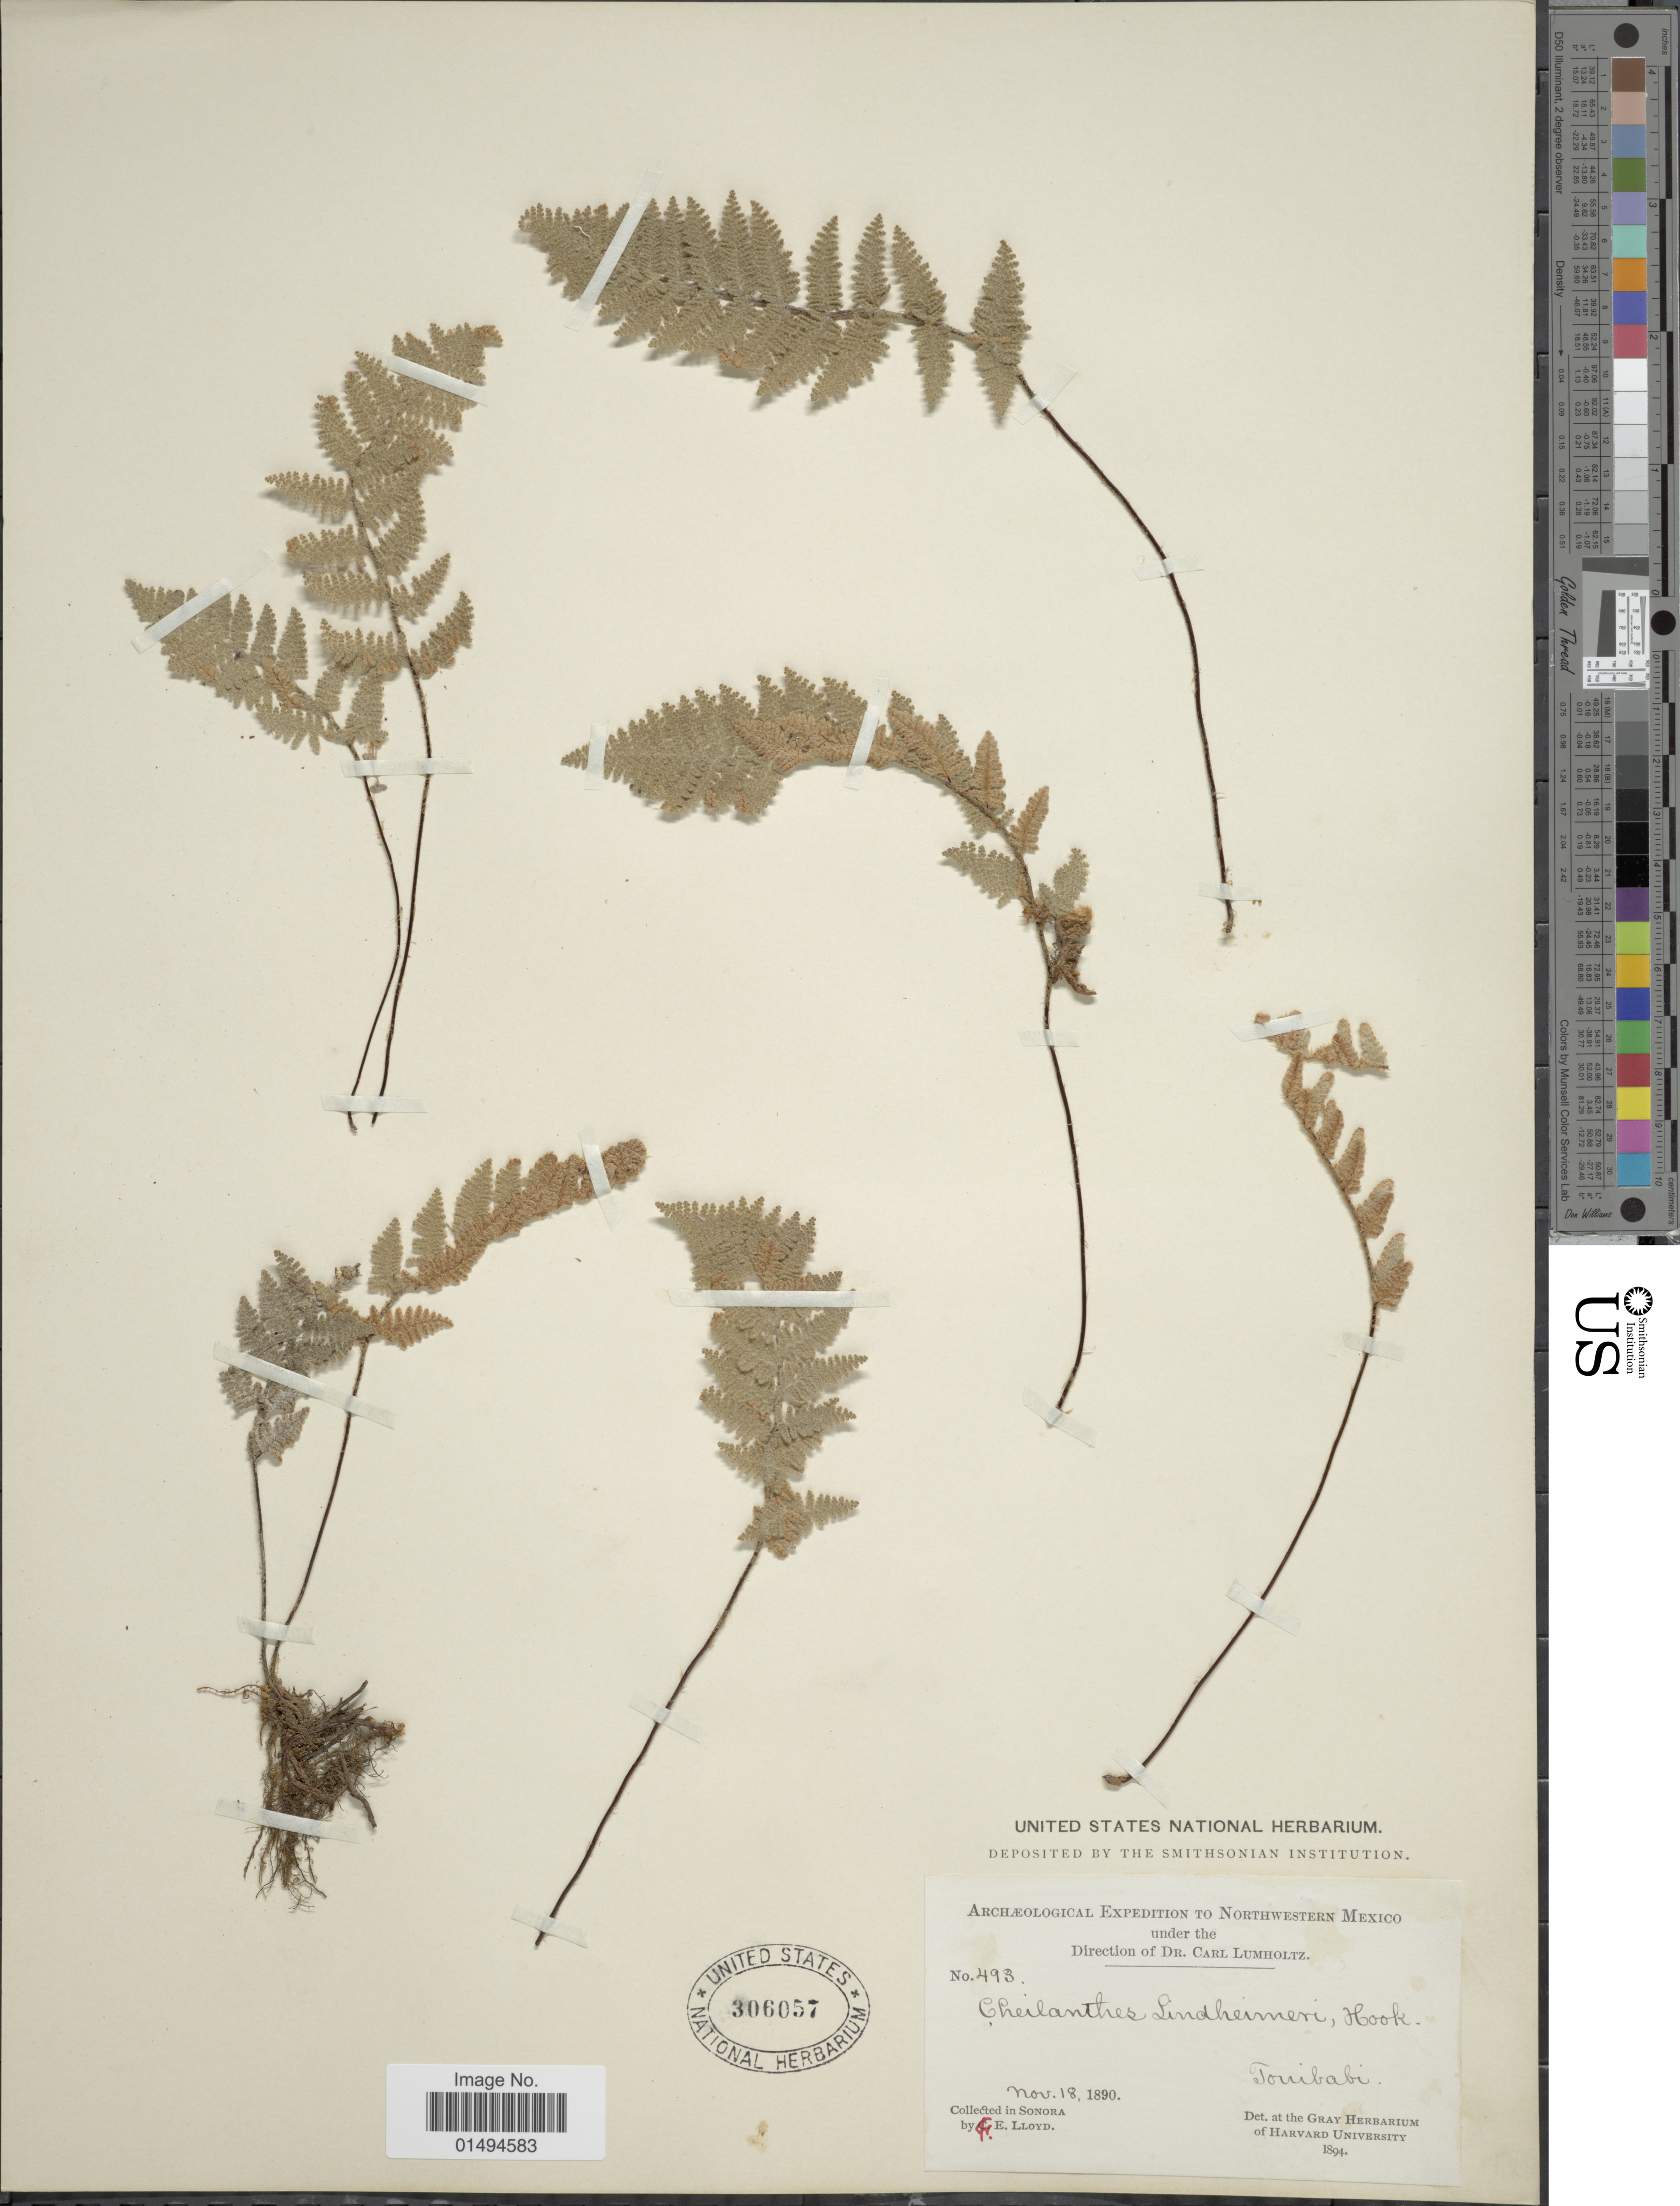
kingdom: Plantae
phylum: Tracheophyta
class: Polypodiopsida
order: Polypodiales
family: Pteridaceae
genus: Myriopteris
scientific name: Myriopteris lindheimeri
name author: (Hook.) J. Sm.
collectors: E. Lloyd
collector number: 493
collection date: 1890-11-18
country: Mexico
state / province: Sonora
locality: Touibabi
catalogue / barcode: US 306057